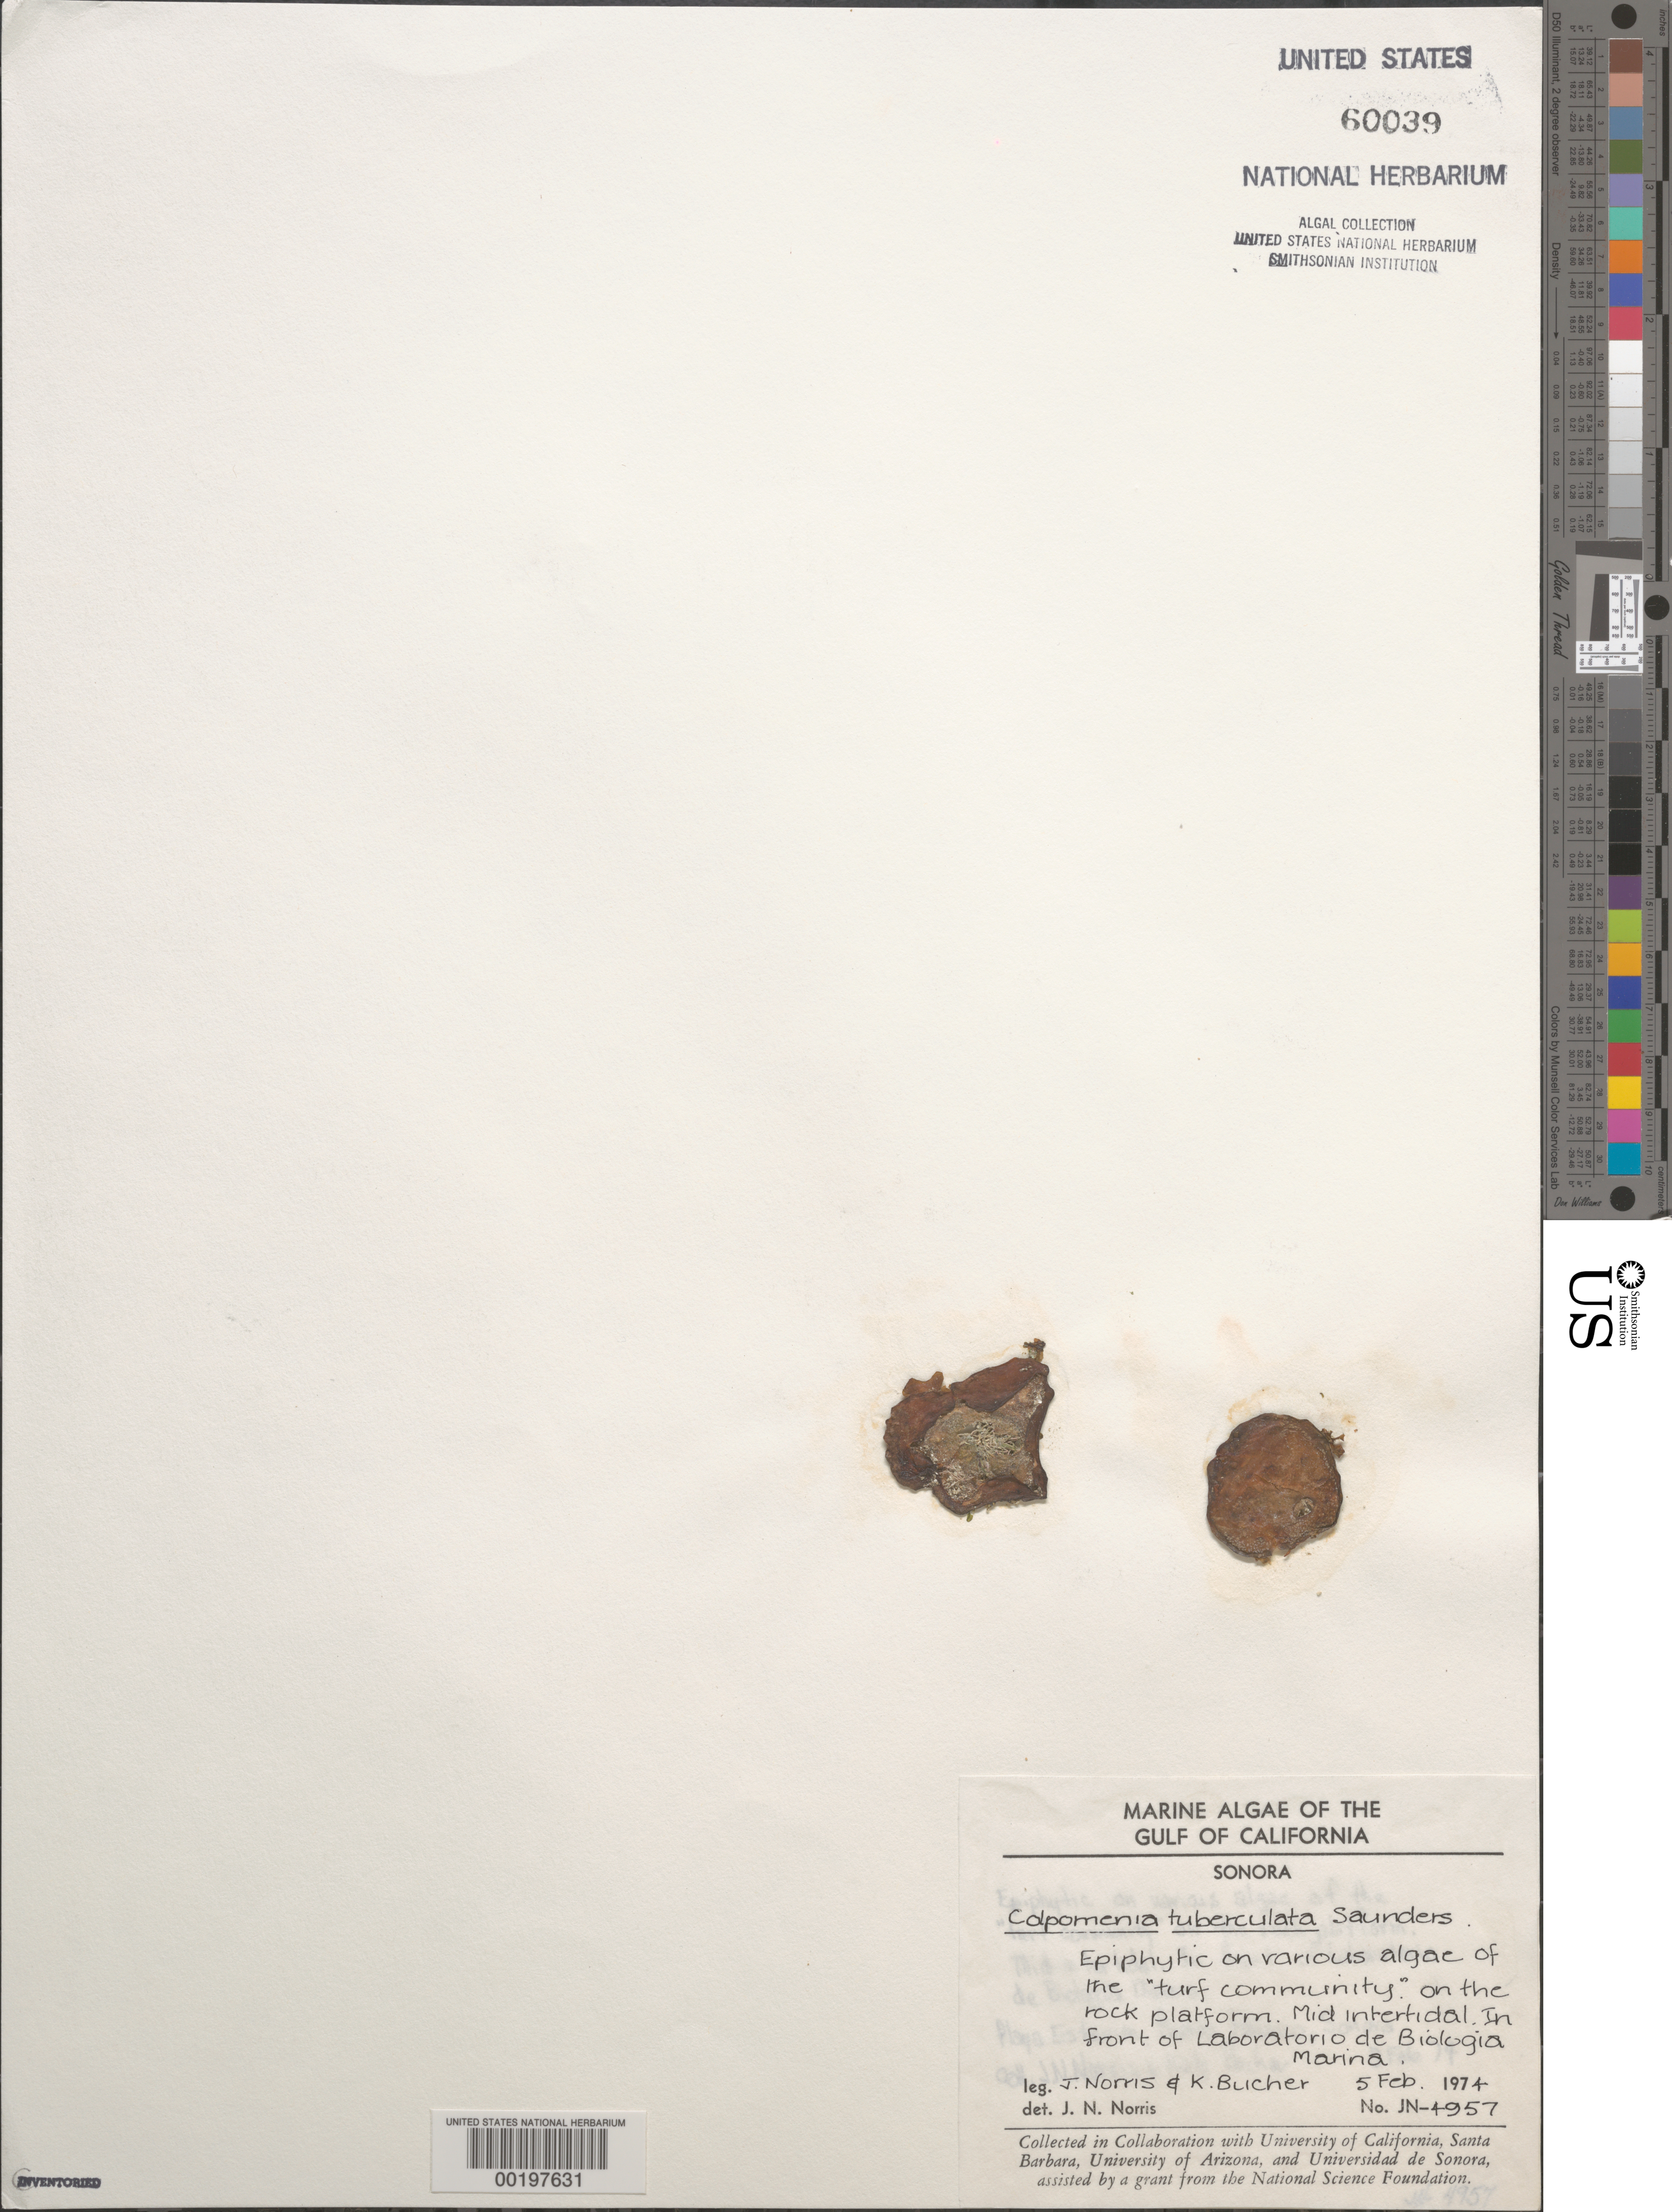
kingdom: Chromista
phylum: Ochrophyta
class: Phaeophyceae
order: Scytosiphonales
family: Scytosiphonaceae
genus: Colpomenia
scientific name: Colpomenia tuberculata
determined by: Norris, James N.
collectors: J. N. Norris & K. E. Bucher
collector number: JN-4957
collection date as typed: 05 Feb 1974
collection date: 1974-02-05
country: Mexico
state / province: Sonora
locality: Laboratorio de Biologia Marina shore, near Puerto Penasco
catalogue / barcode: US 60039